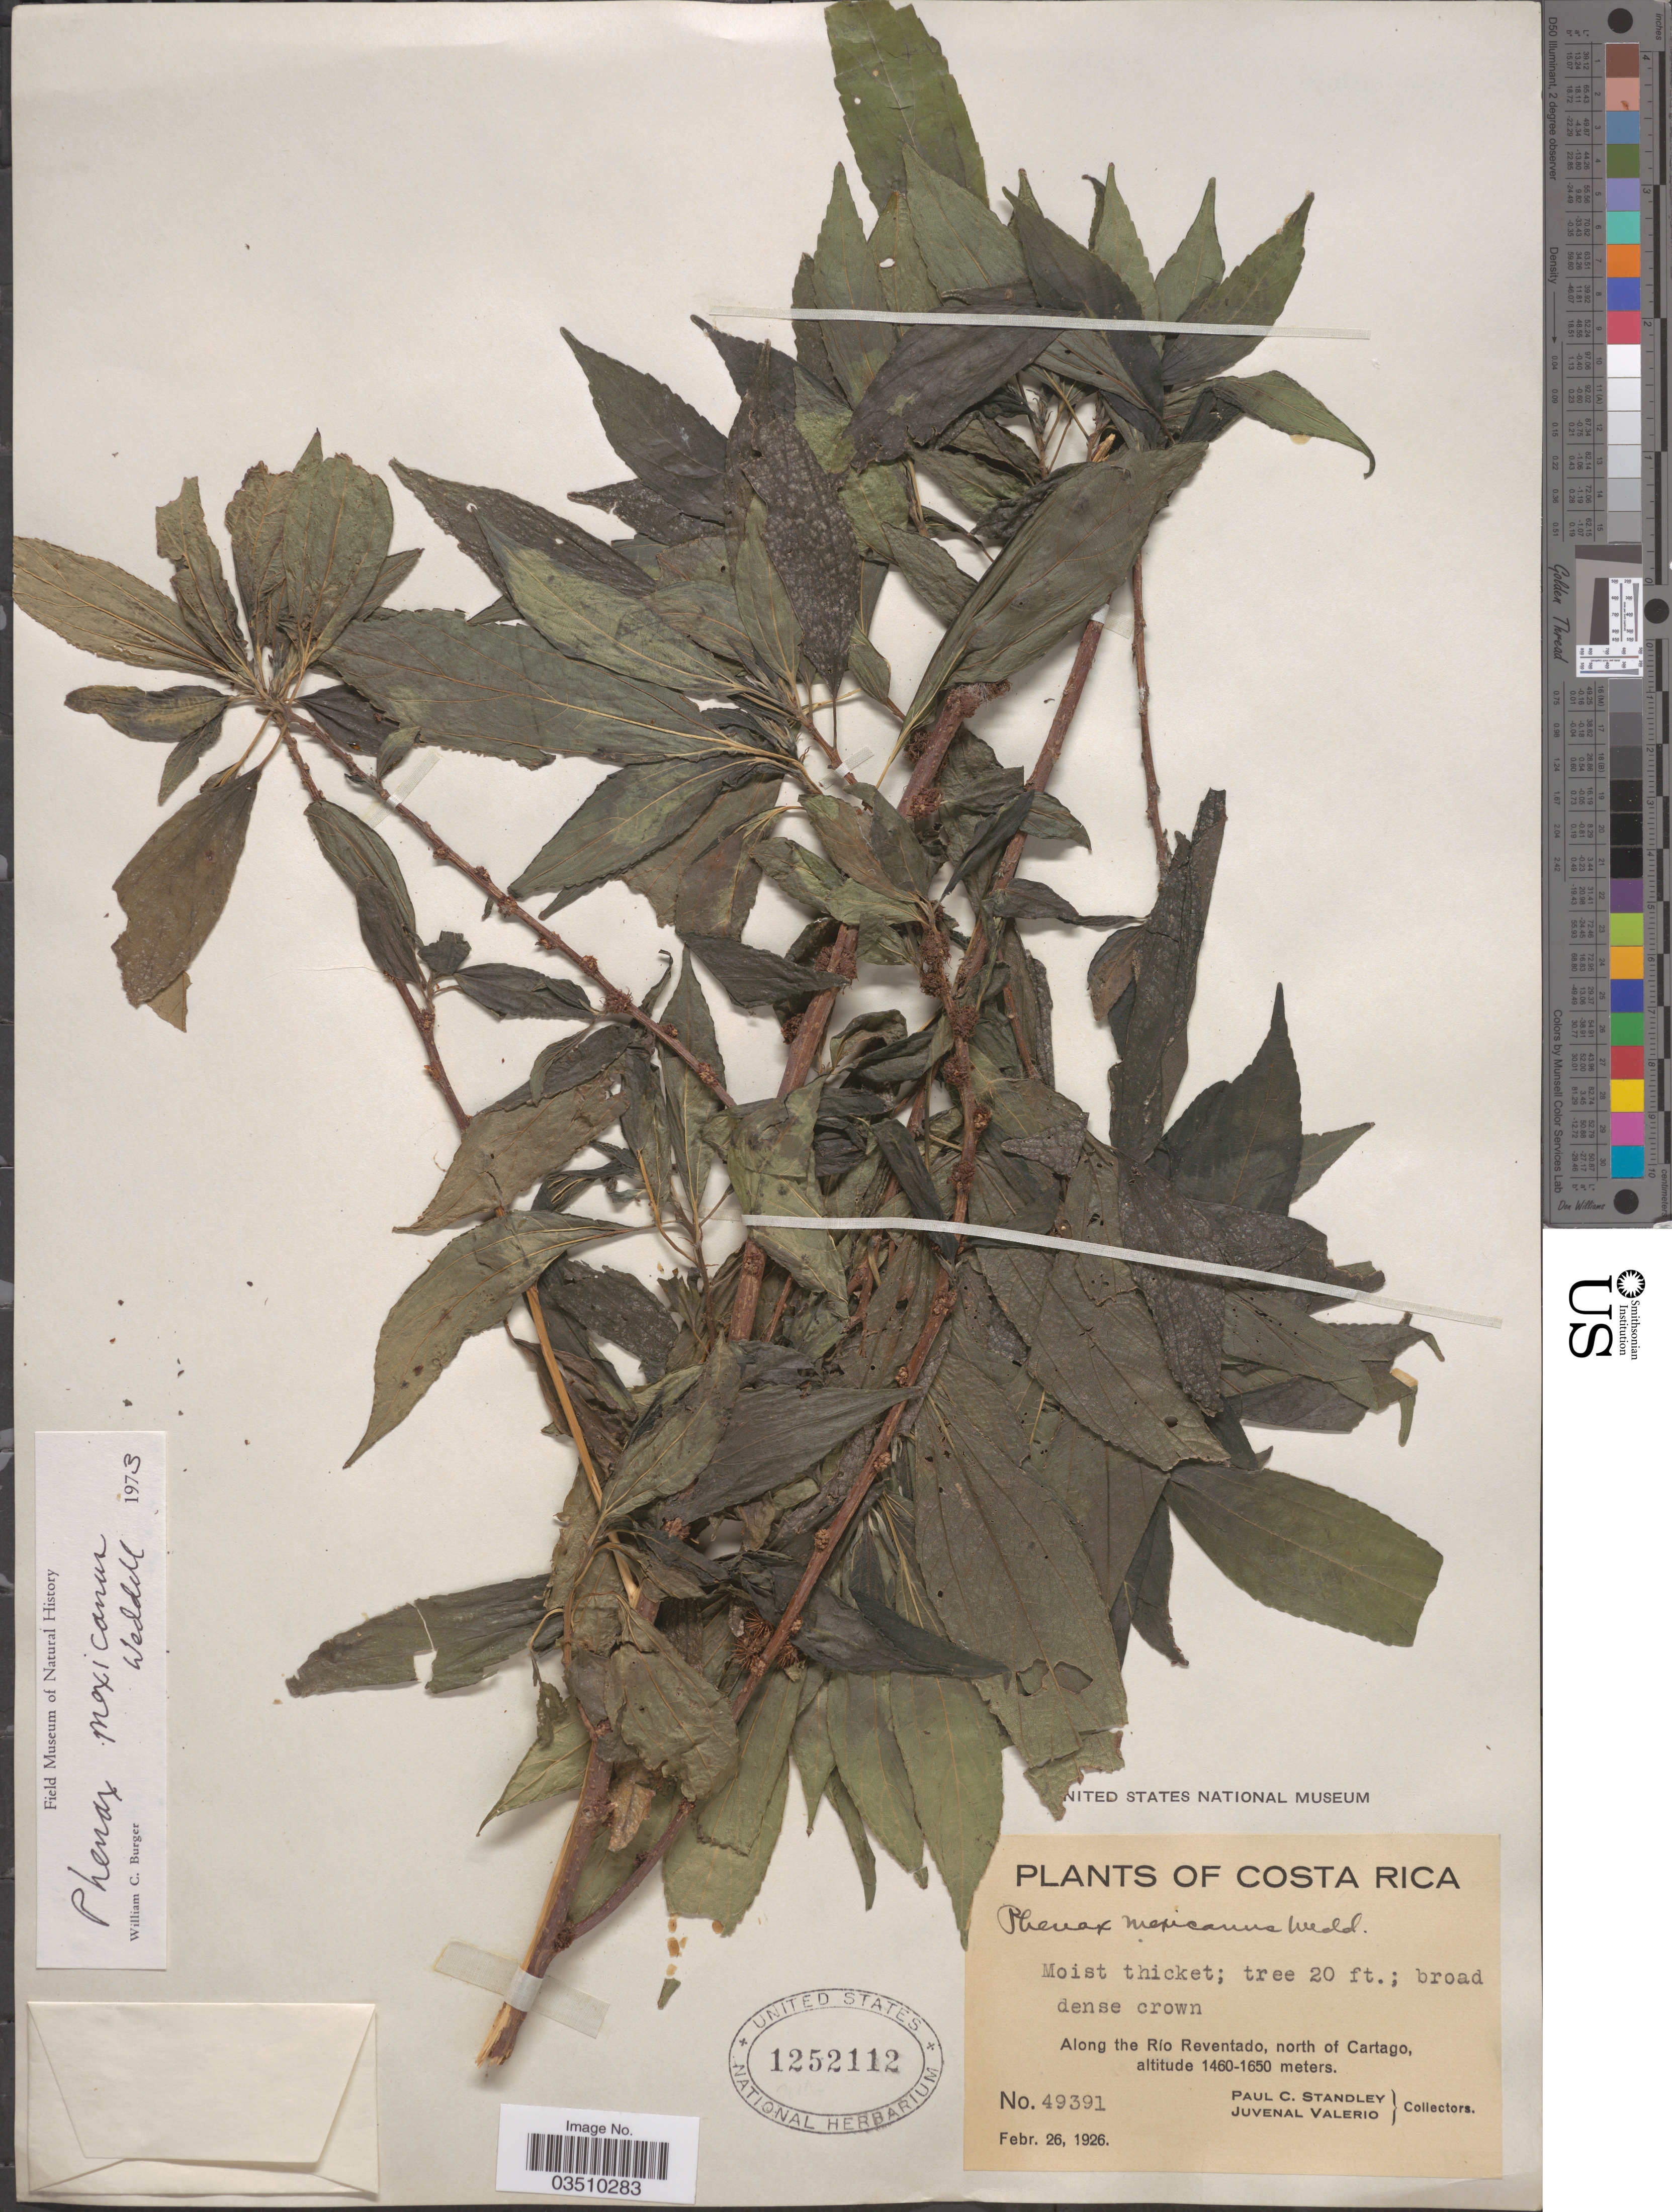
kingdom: Plantae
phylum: Tracheophyta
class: Magnoliopsida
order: Rosales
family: Urticaceae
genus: Phenax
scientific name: Phenax mexicanus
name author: Wedd.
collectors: P. C. Standley & J. Valerio R.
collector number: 49391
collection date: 1926-02-26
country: Costa Rica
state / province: Cartago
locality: Along the Río Reventado, north of Cartago.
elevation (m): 1460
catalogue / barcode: US 1252112